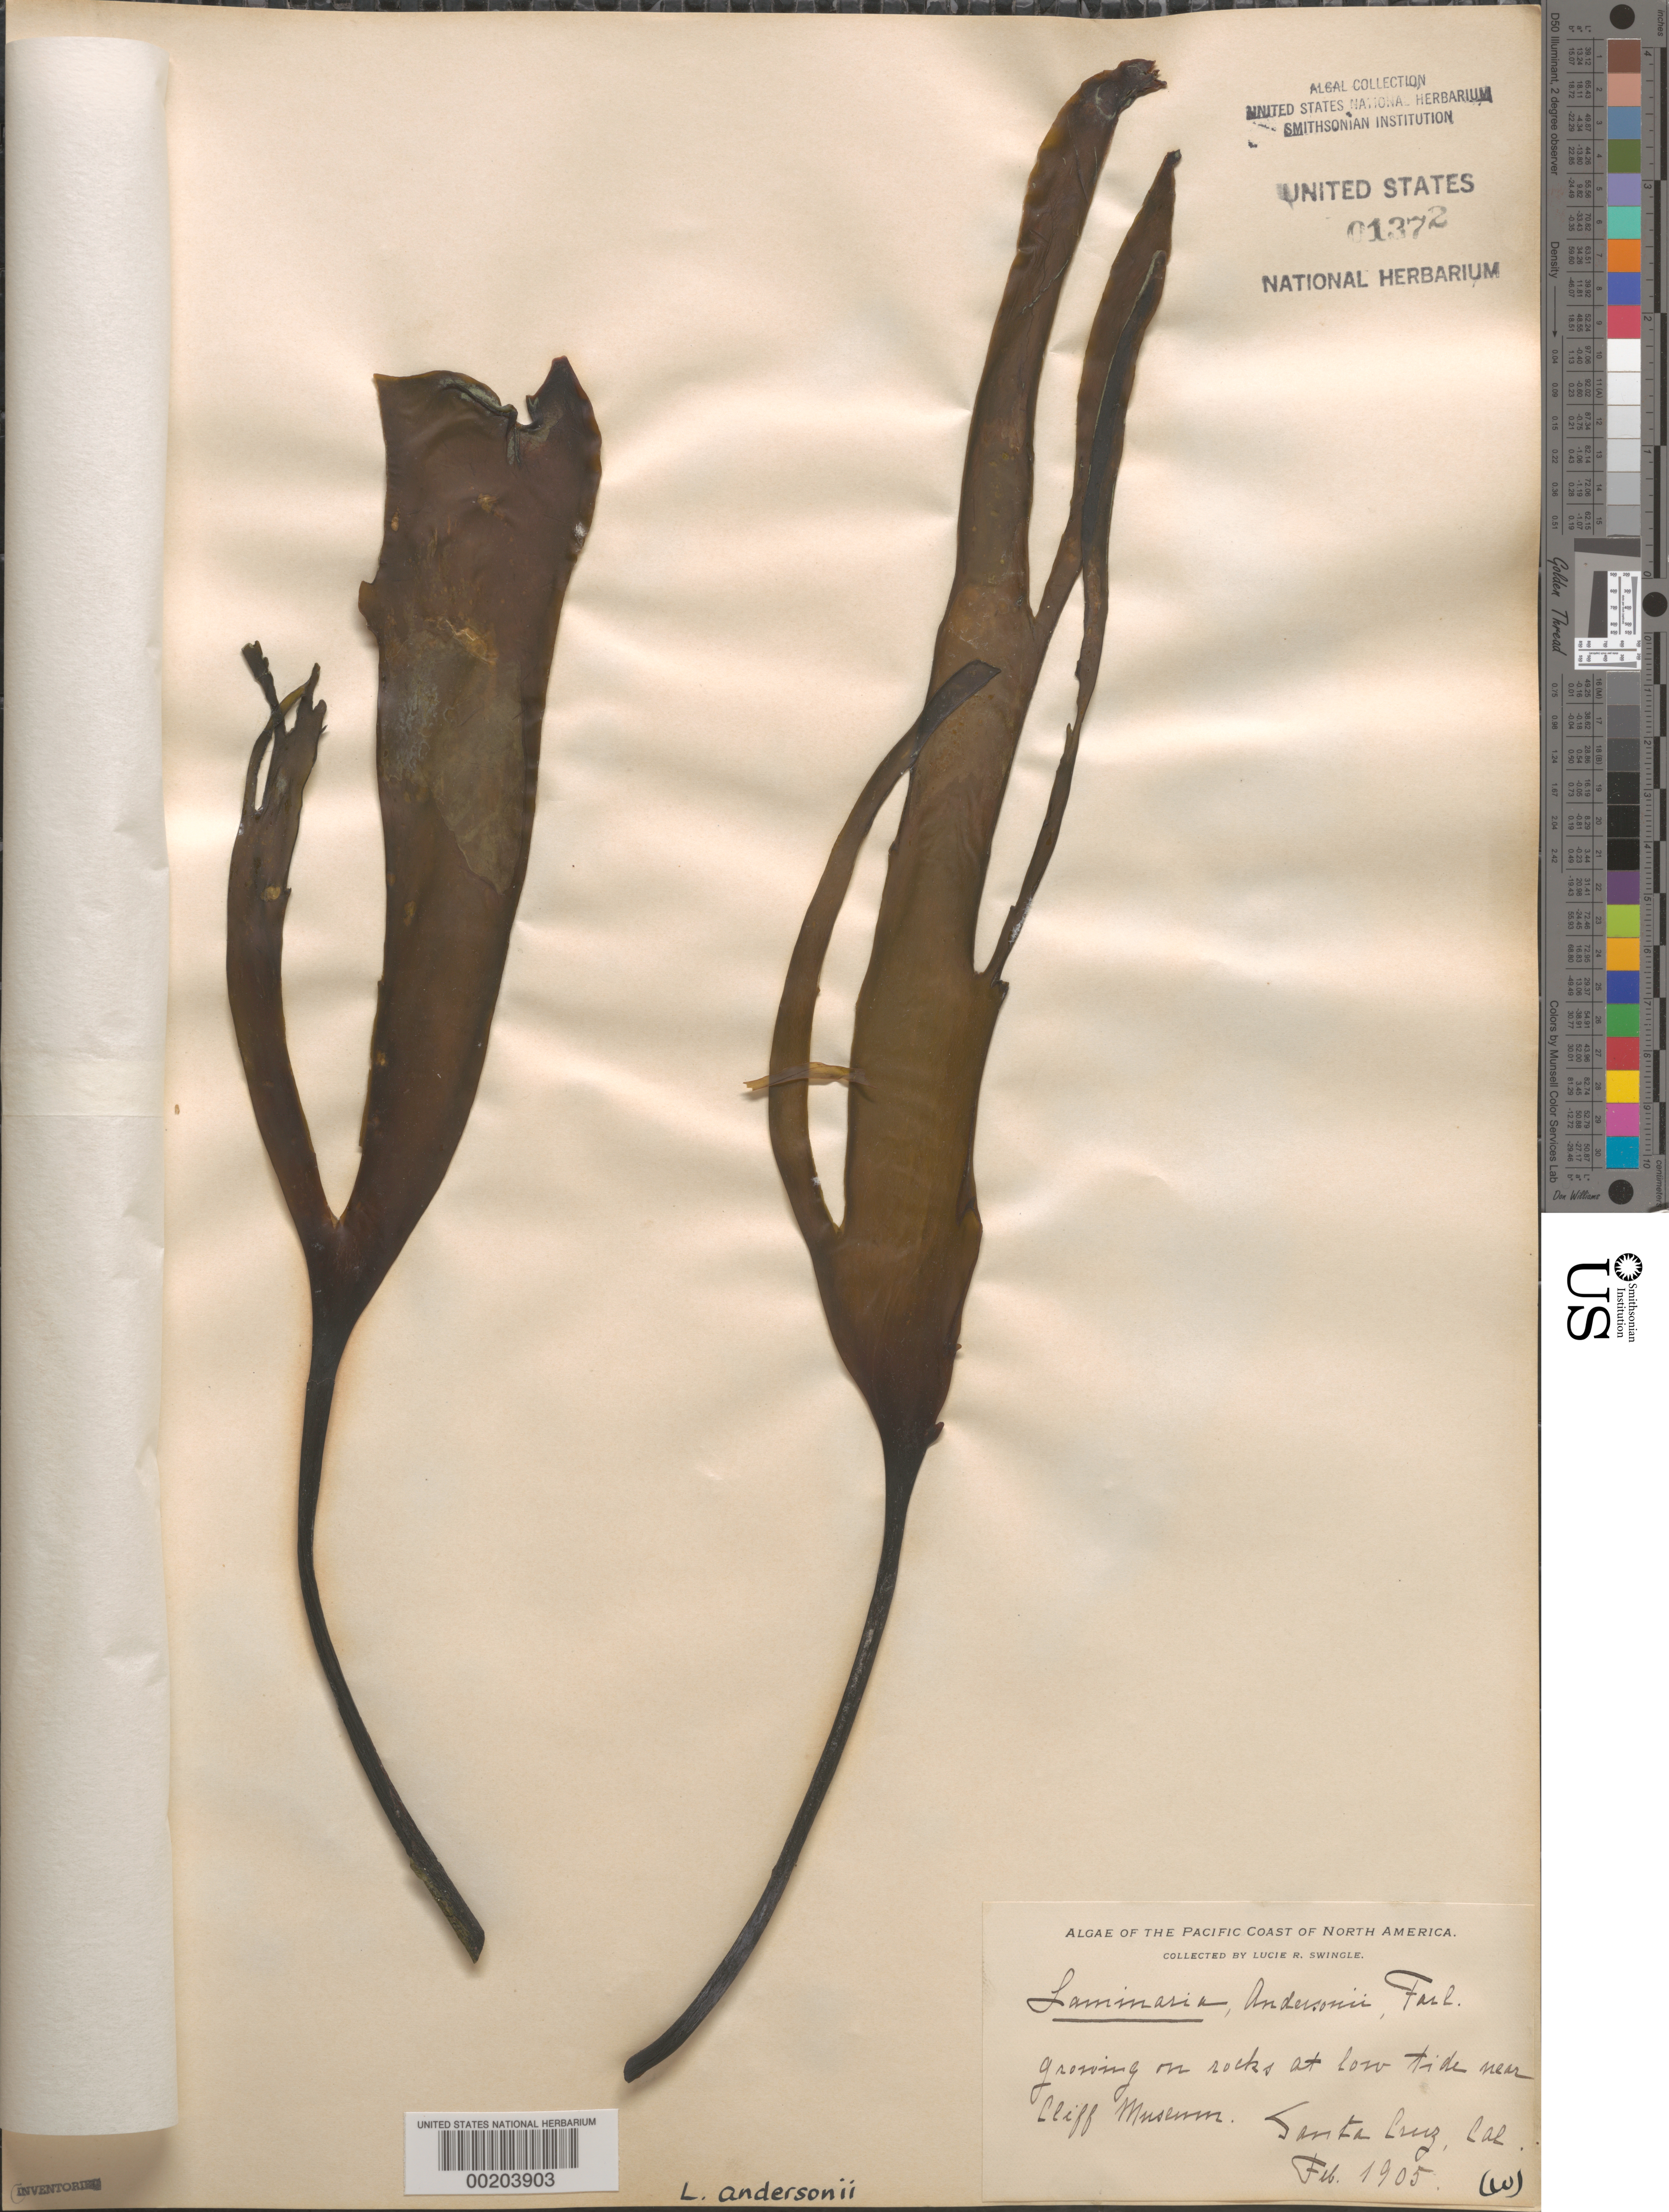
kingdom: Chromista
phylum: Ochrophyta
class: Phaeophyceae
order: Laminariales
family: Laminariaceae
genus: Laminaria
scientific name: Laminaria sinclairii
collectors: L. Swingle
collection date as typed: Feb 1905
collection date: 1905-02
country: United States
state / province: California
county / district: Santa Cruz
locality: Santa Cruz, near Cliff Museum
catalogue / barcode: US 1372